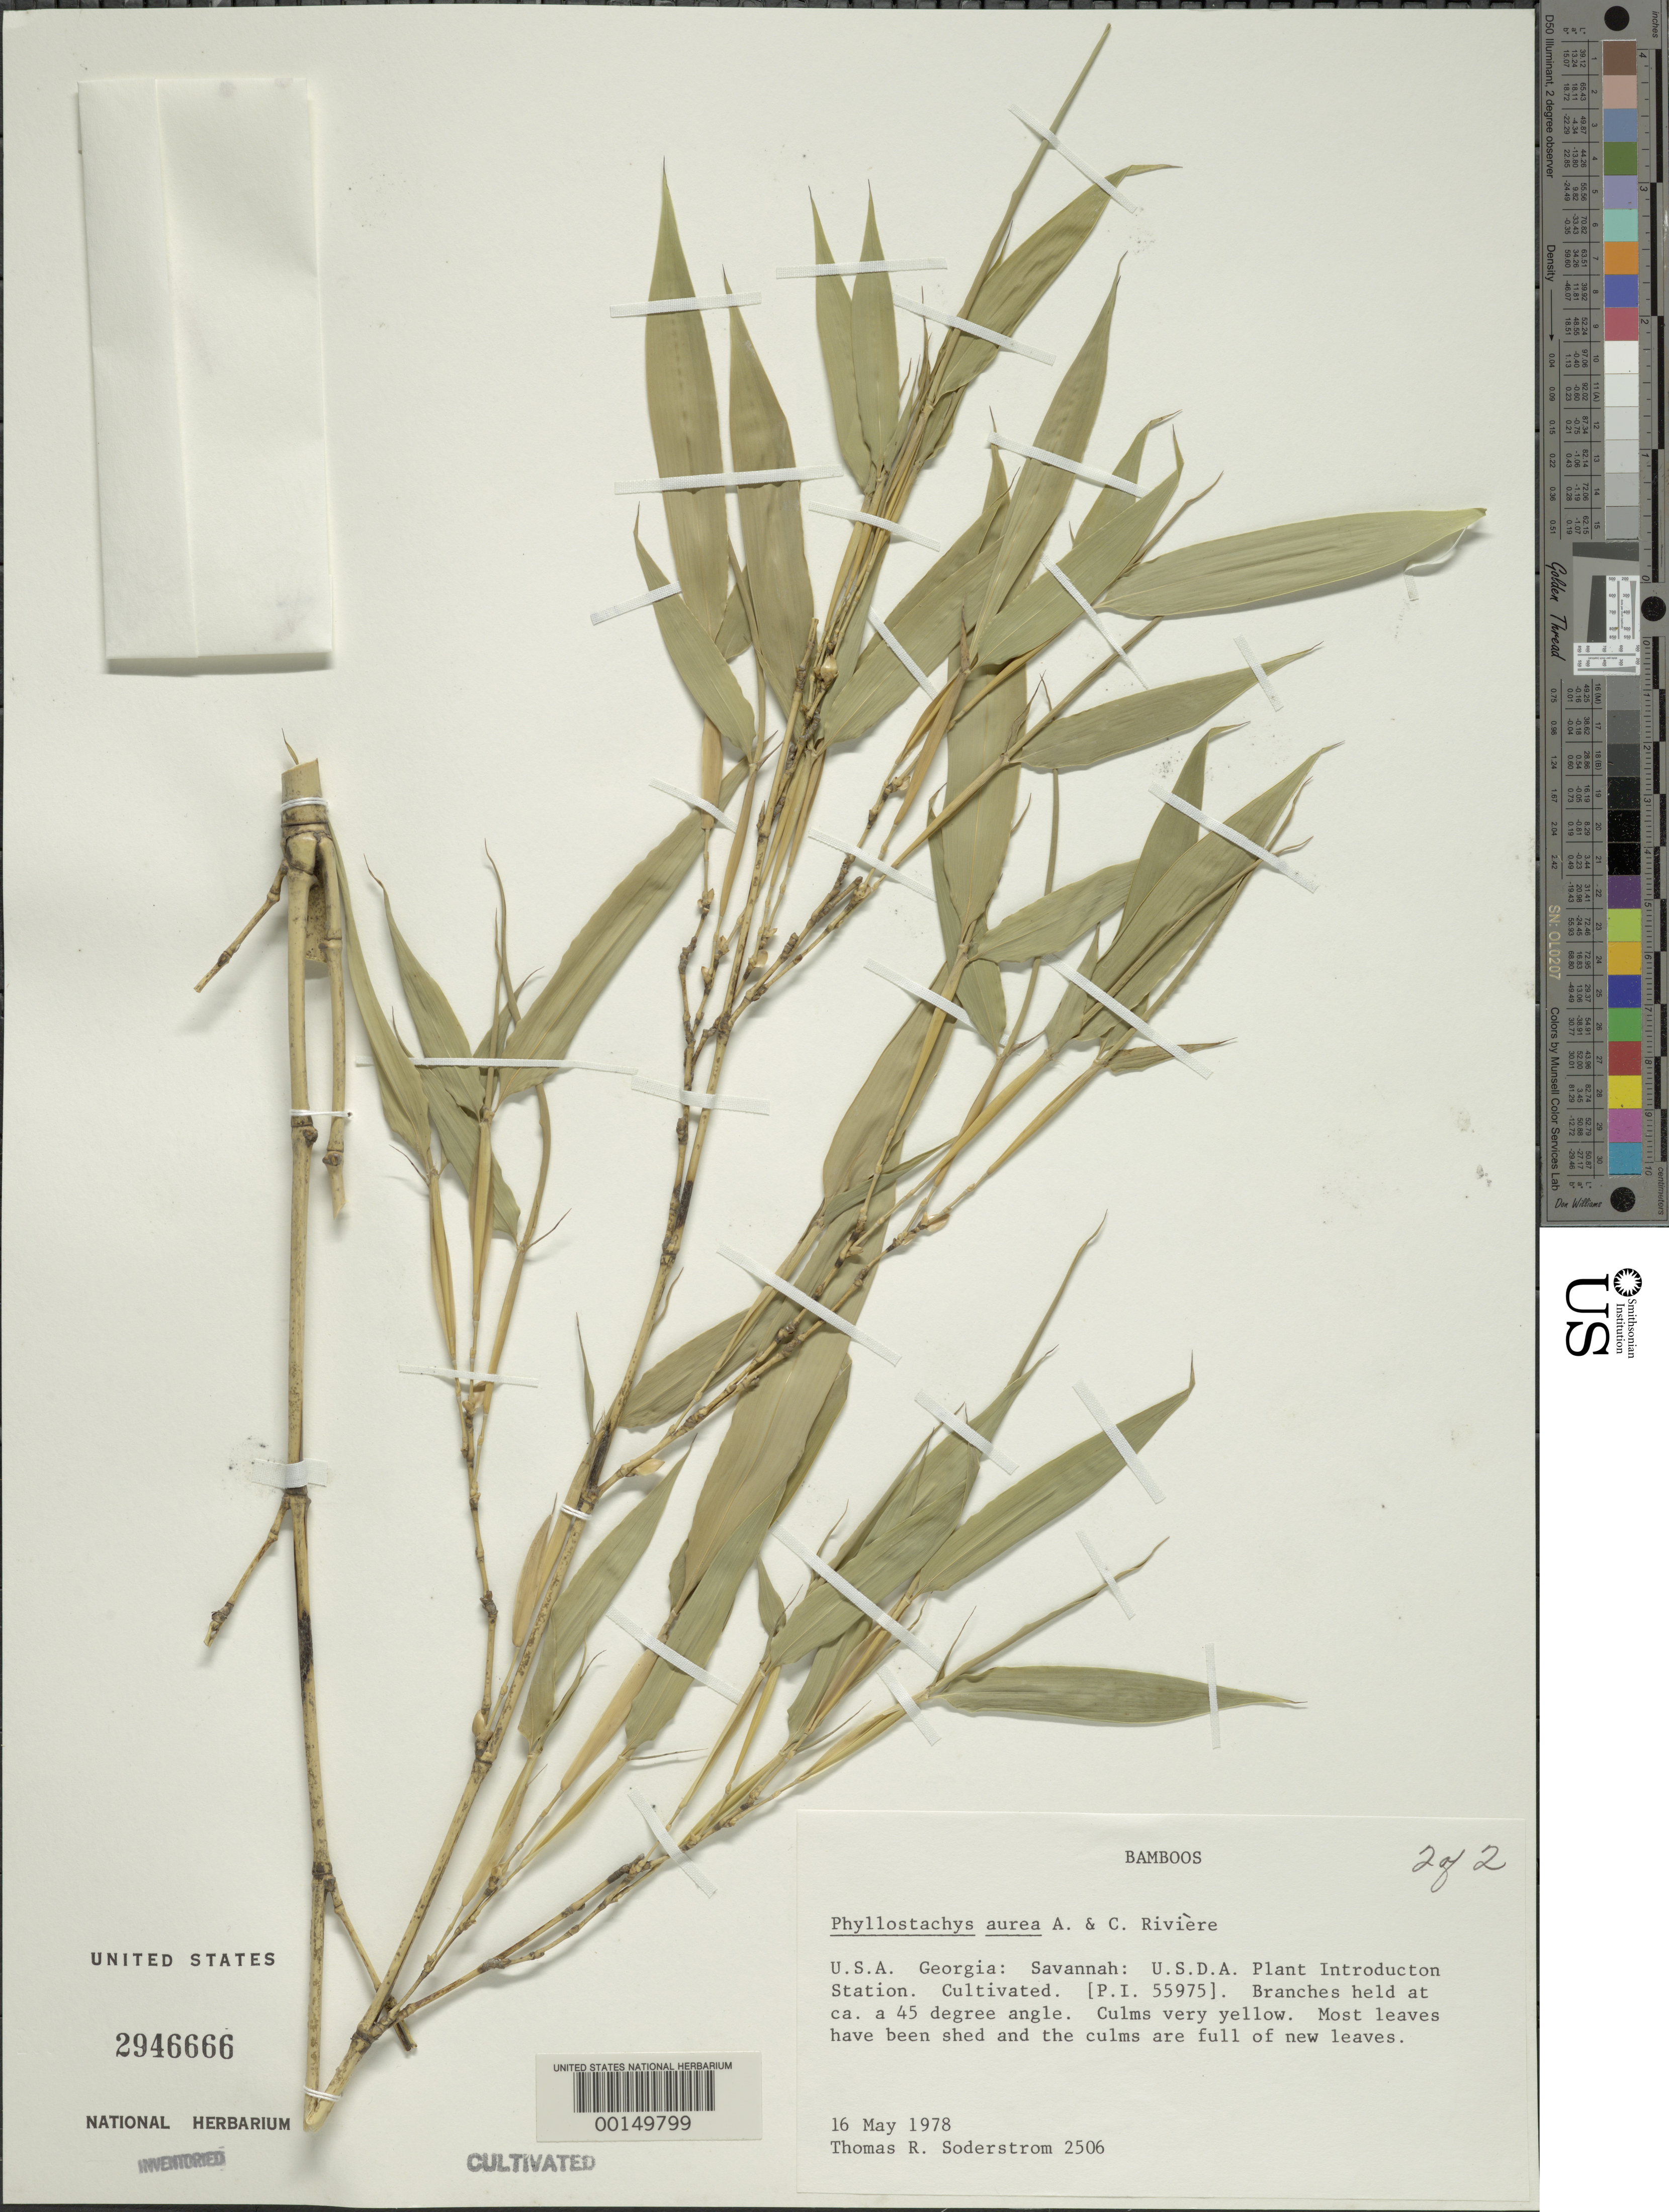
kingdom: Plantae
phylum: Tracheophyta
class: Liliopsida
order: Poales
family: Poaceae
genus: Phyllostachys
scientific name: Phyllostachys aurea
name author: Rivière & C. Rivière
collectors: T. R. Soderstrom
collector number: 2506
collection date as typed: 16 May 1978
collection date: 1978-05-16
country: United States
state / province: Georgia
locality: Savannah, usda plant intro. station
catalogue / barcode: US 2946666